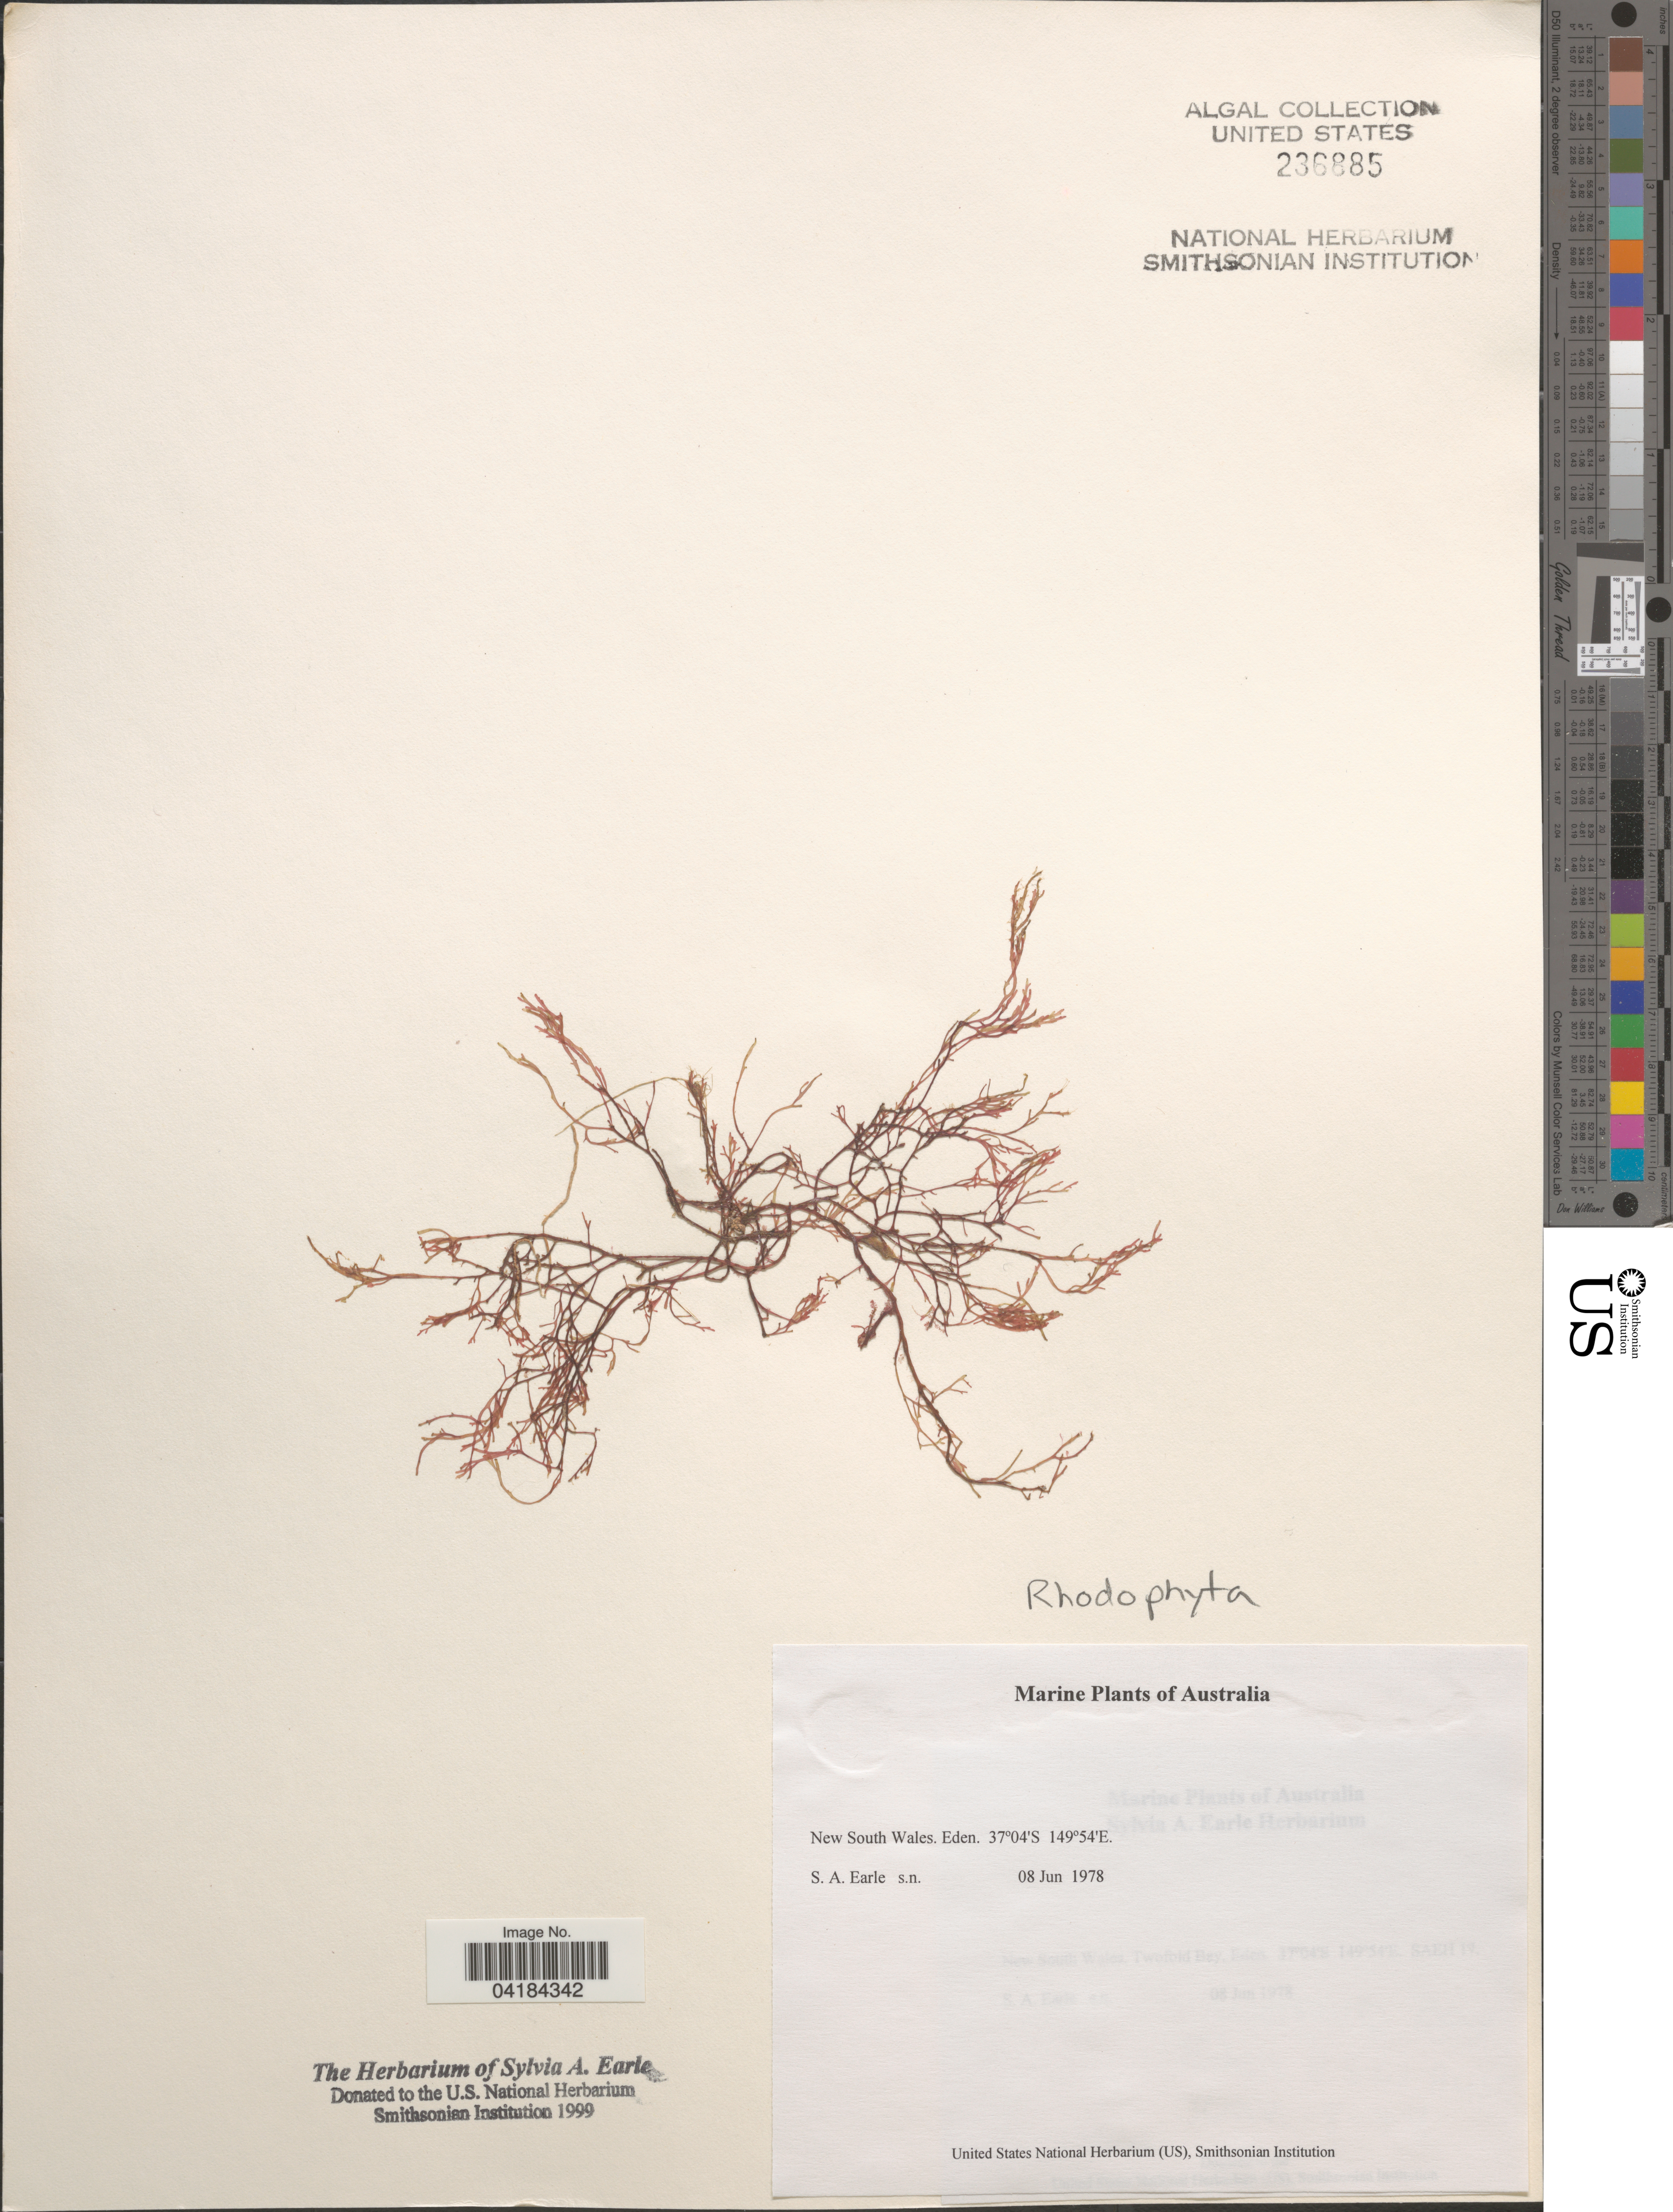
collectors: S. A. Earle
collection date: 1978-06-08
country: Australia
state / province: New South Wales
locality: Eden.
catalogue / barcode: US 236885